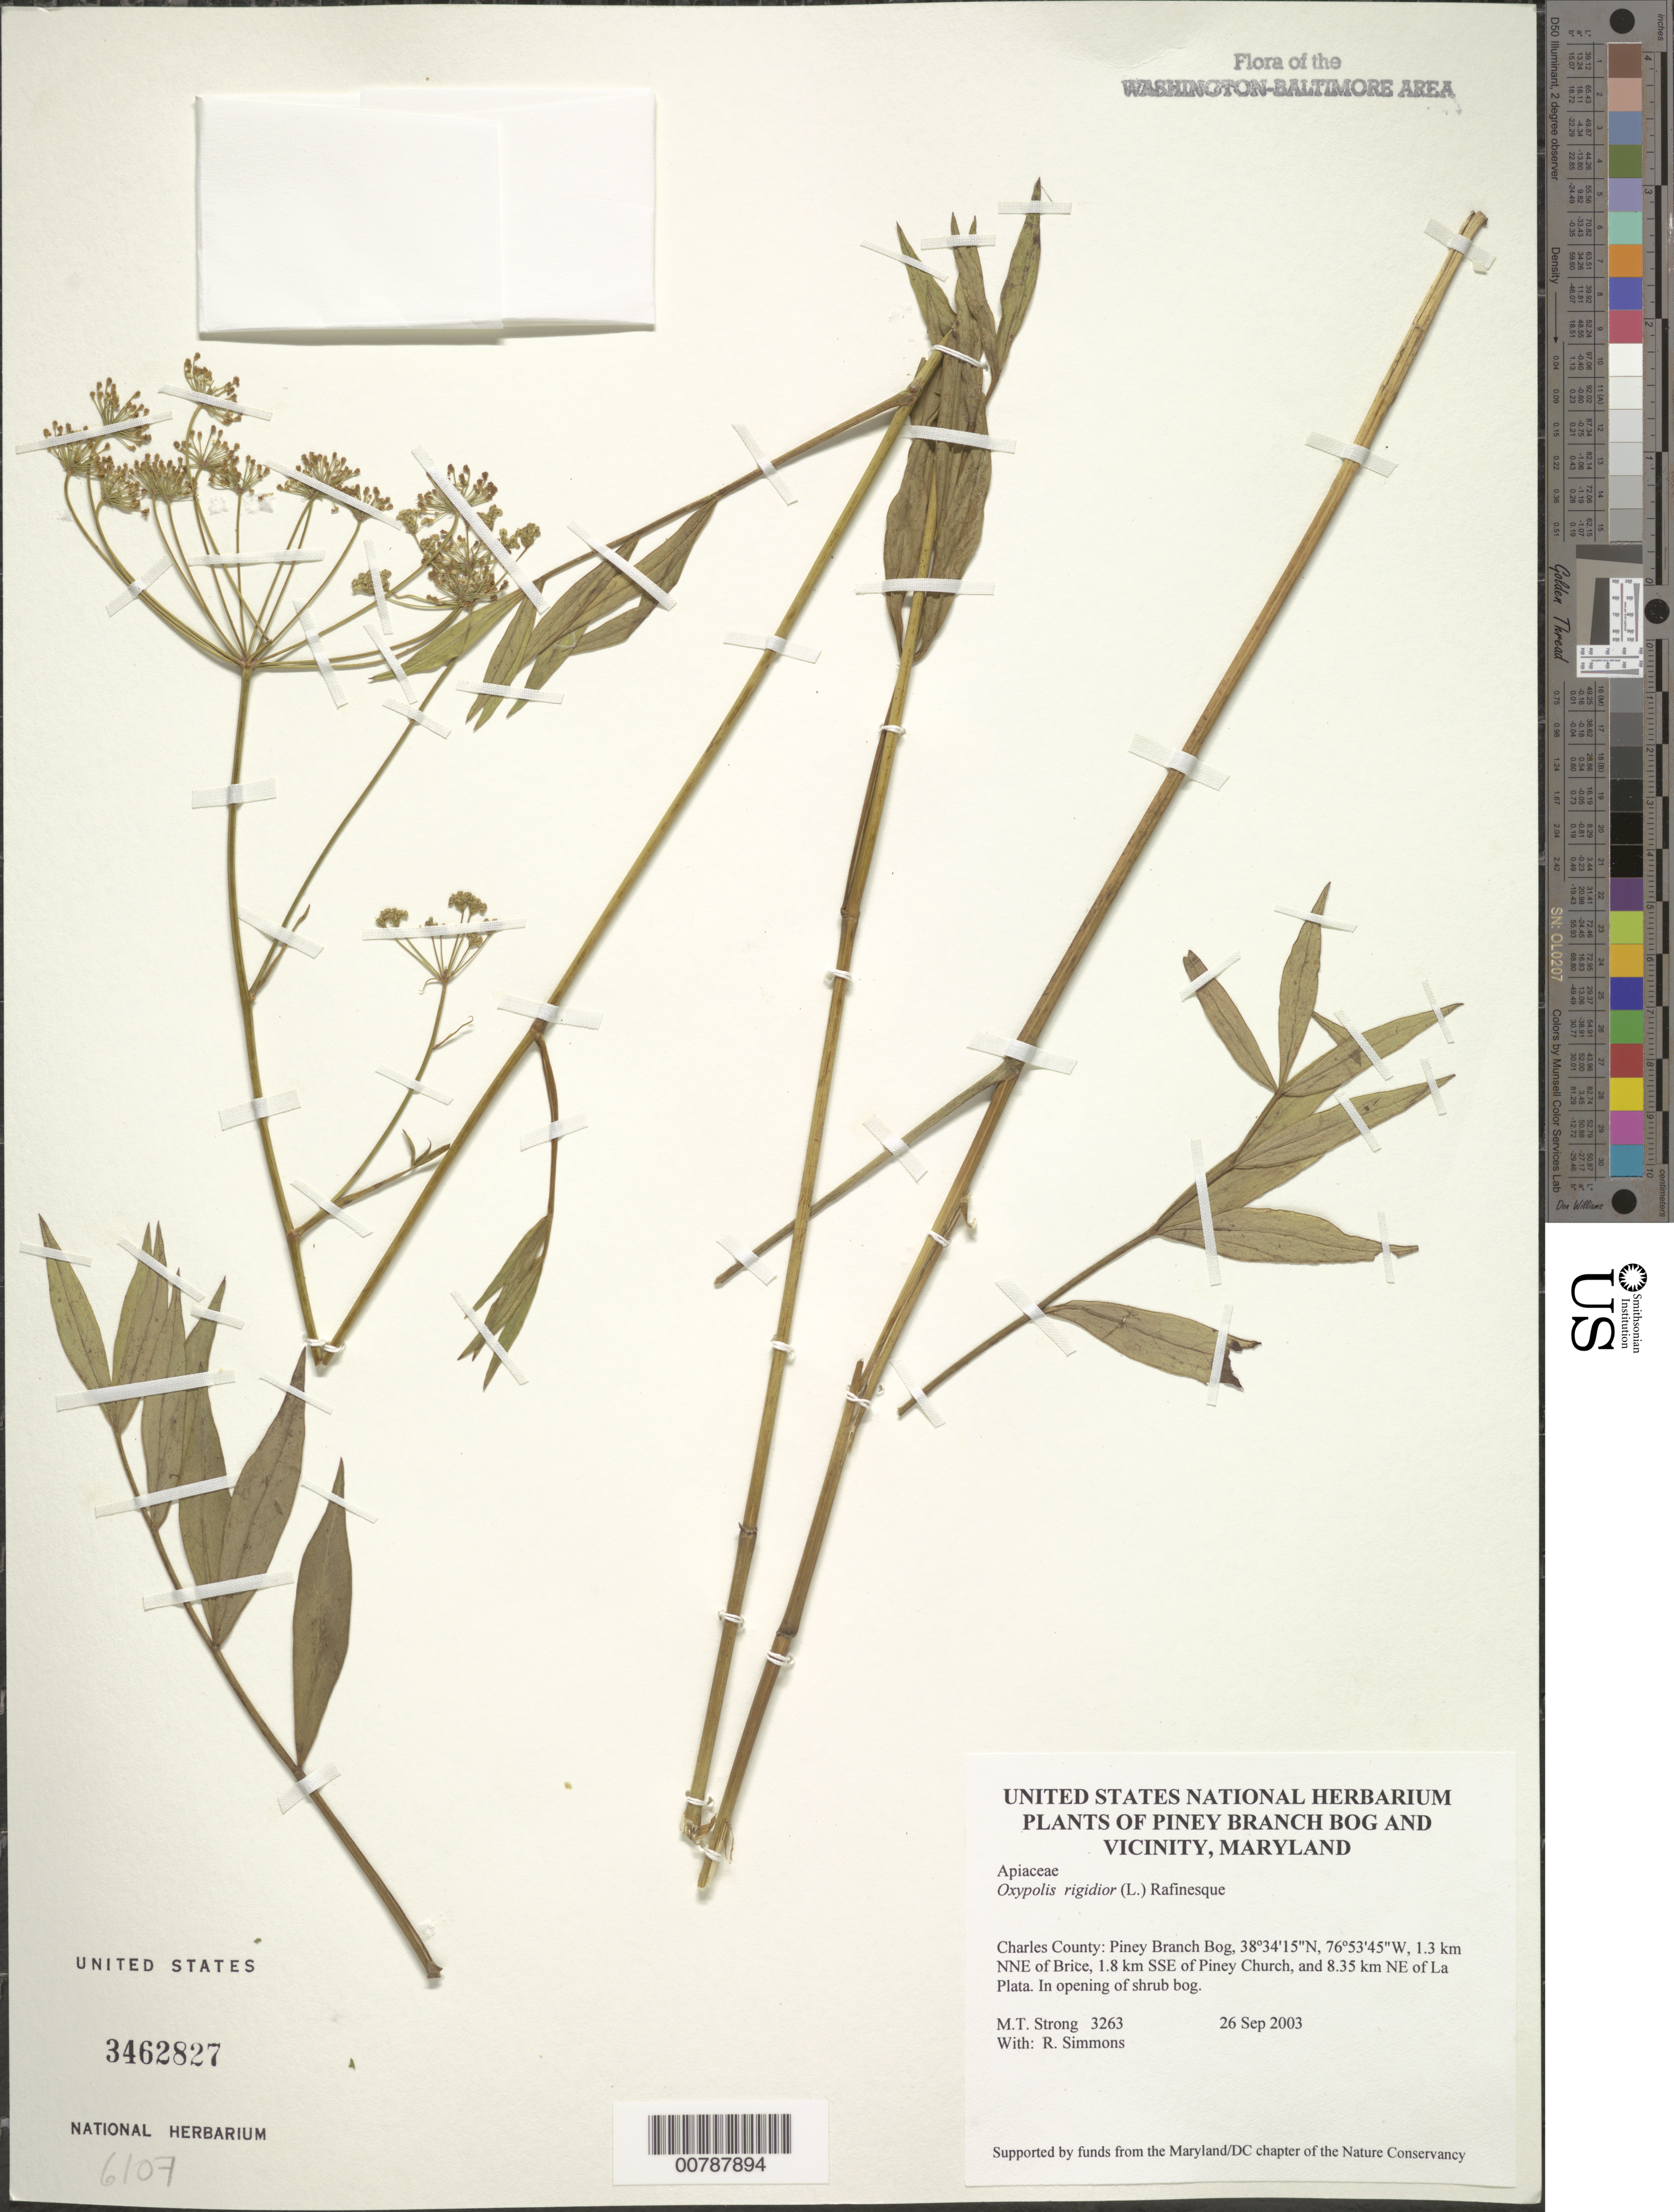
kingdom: Plantae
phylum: Tracheophyta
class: Magnoliopsida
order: Apiales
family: Apiaceae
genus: Oxypolis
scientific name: Oxypolis rigidior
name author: (L.) Raf.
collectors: M. T. Strong & R. H. Simmons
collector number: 3263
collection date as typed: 26 Sep 2003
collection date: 2003-09-26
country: United States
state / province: Maryland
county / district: Charles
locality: Piney Branch Bog, 1.3 km NNE of Brice, 1.8 km SSE of Piney Church, and 8.35 km NE of La Plata.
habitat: In opening of shrub bog.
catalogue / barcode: US 3462827